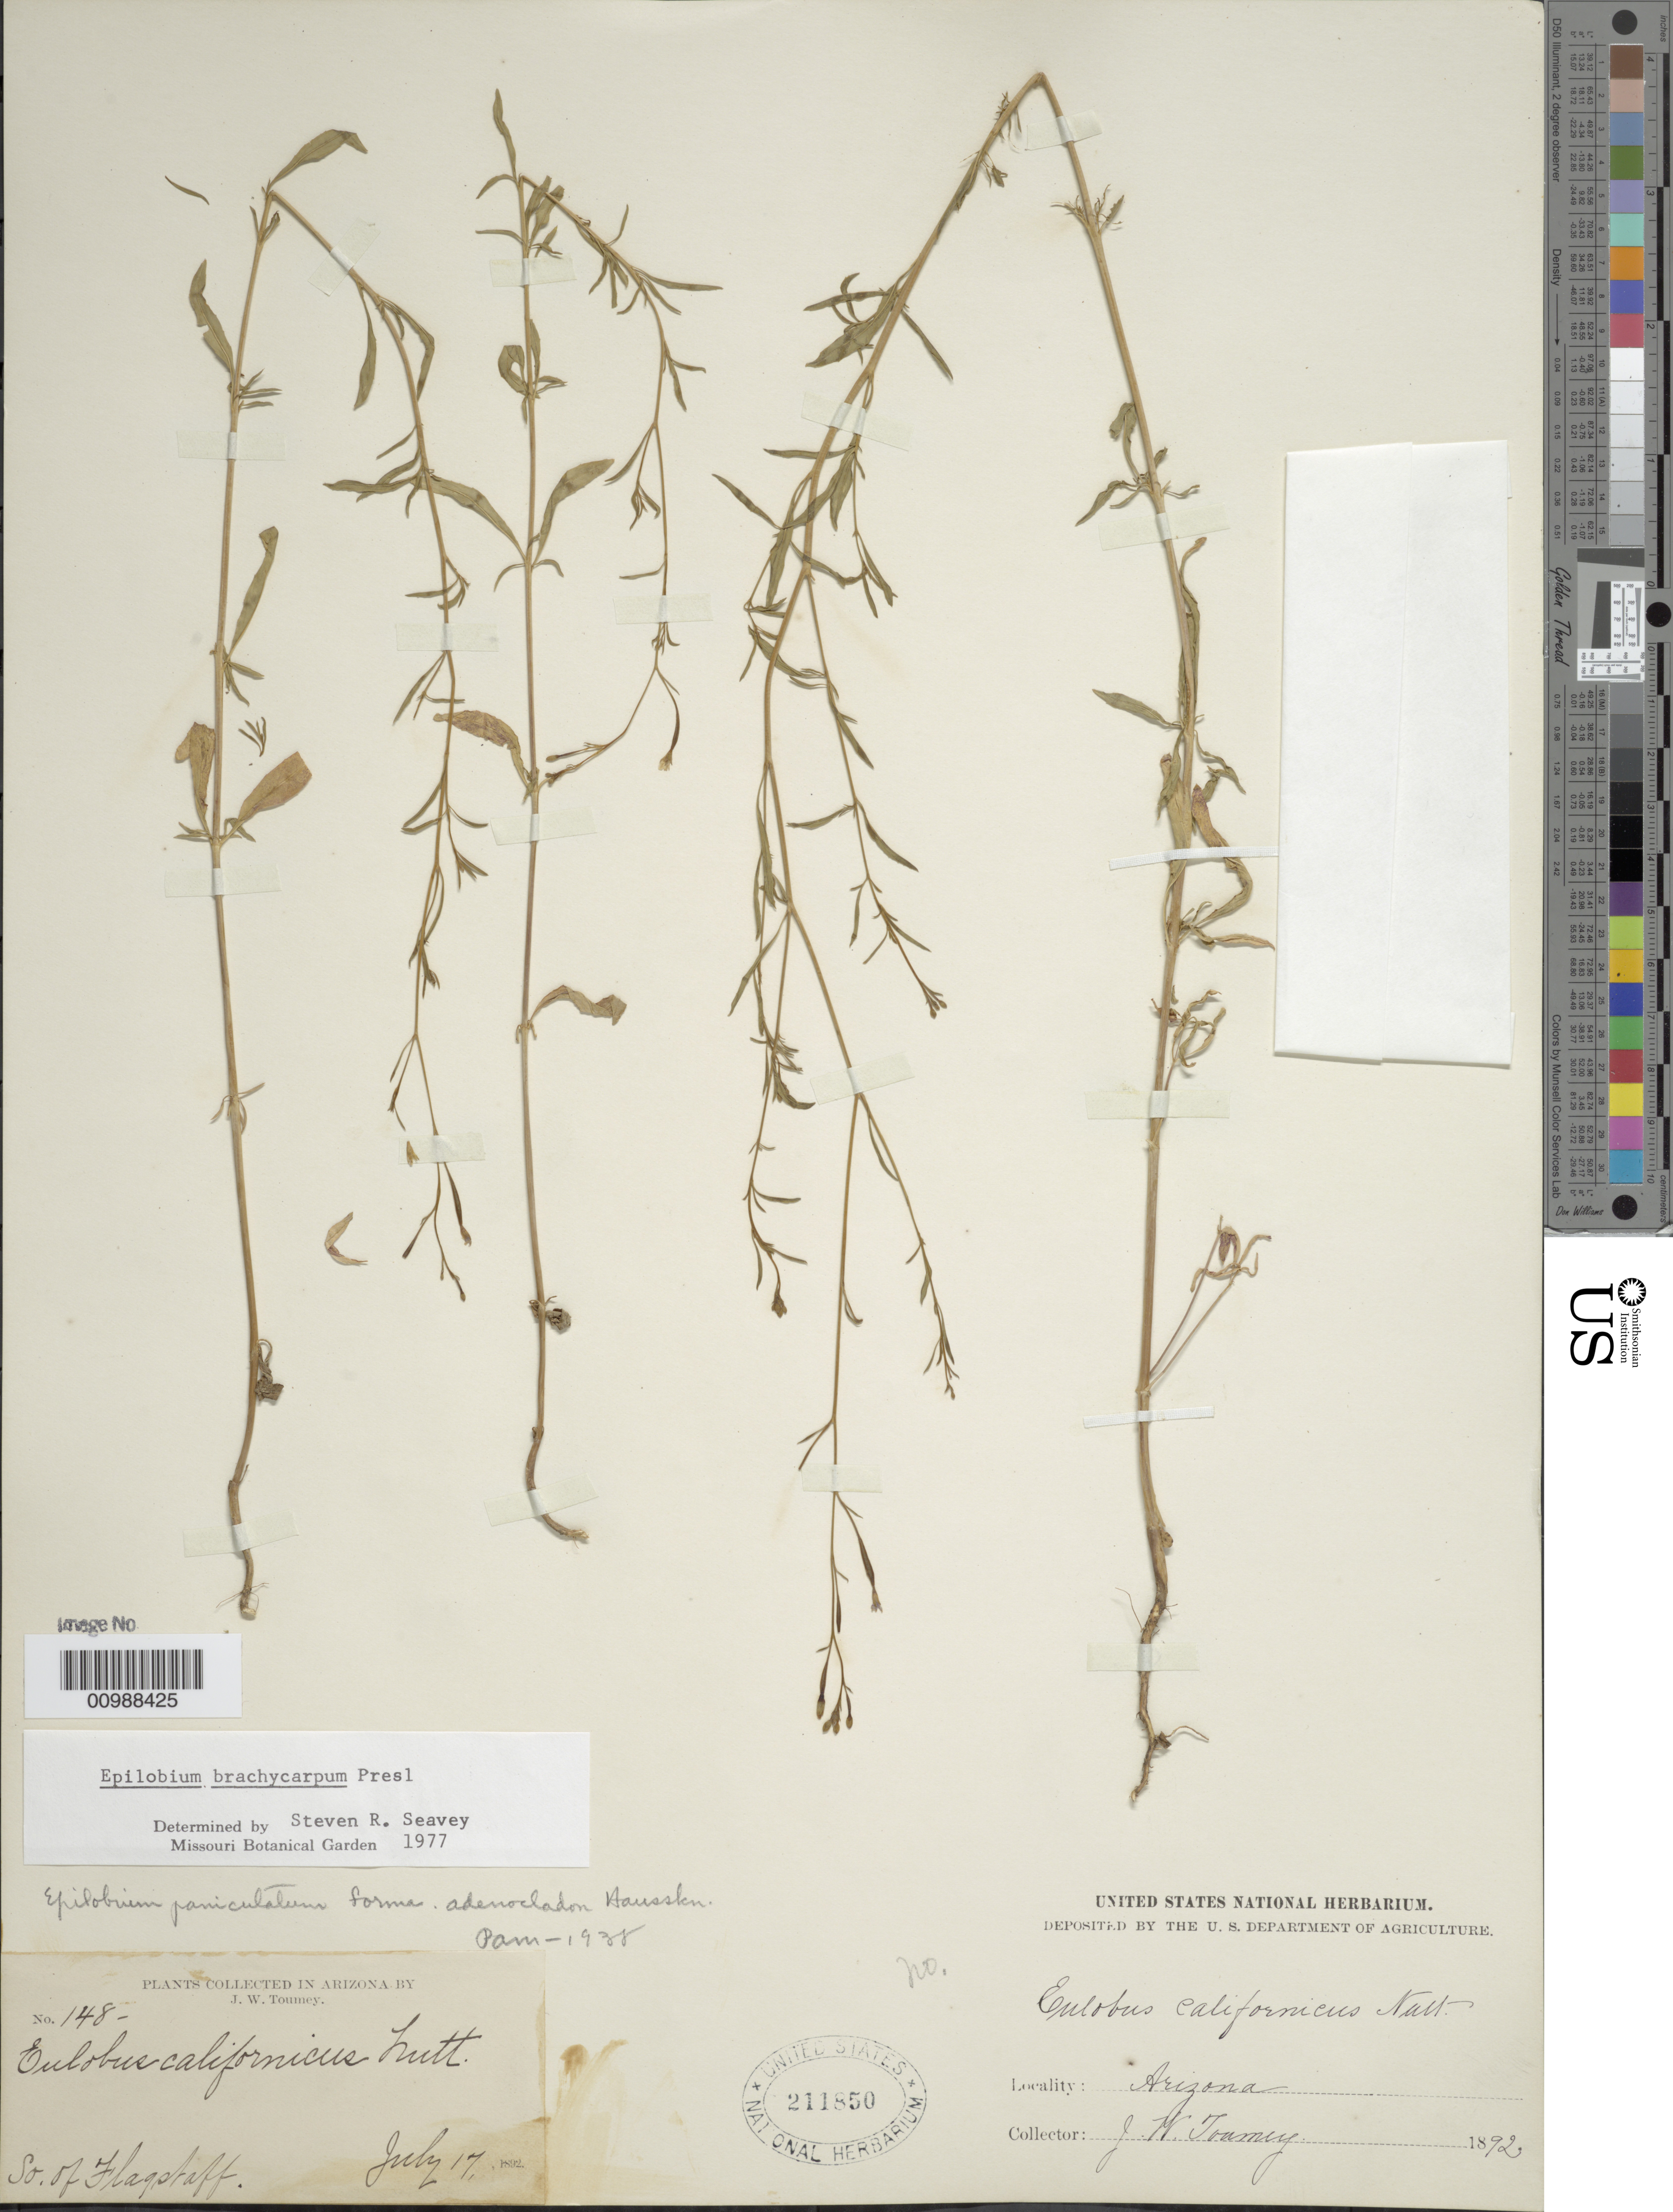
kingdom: Plantae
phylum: Tracheophyta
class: Magnoliopsida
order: Myrtales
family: Onagraceae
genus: Epilobium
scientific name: Epilobium brachycarpum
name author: C. Presl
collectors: J. W. Toumey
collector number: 148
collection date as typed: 17 Jul 1892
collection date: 1892-07-17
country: United States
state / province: Arizona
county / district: Coconino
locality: South of Flagstaff.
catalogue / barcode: US 211850